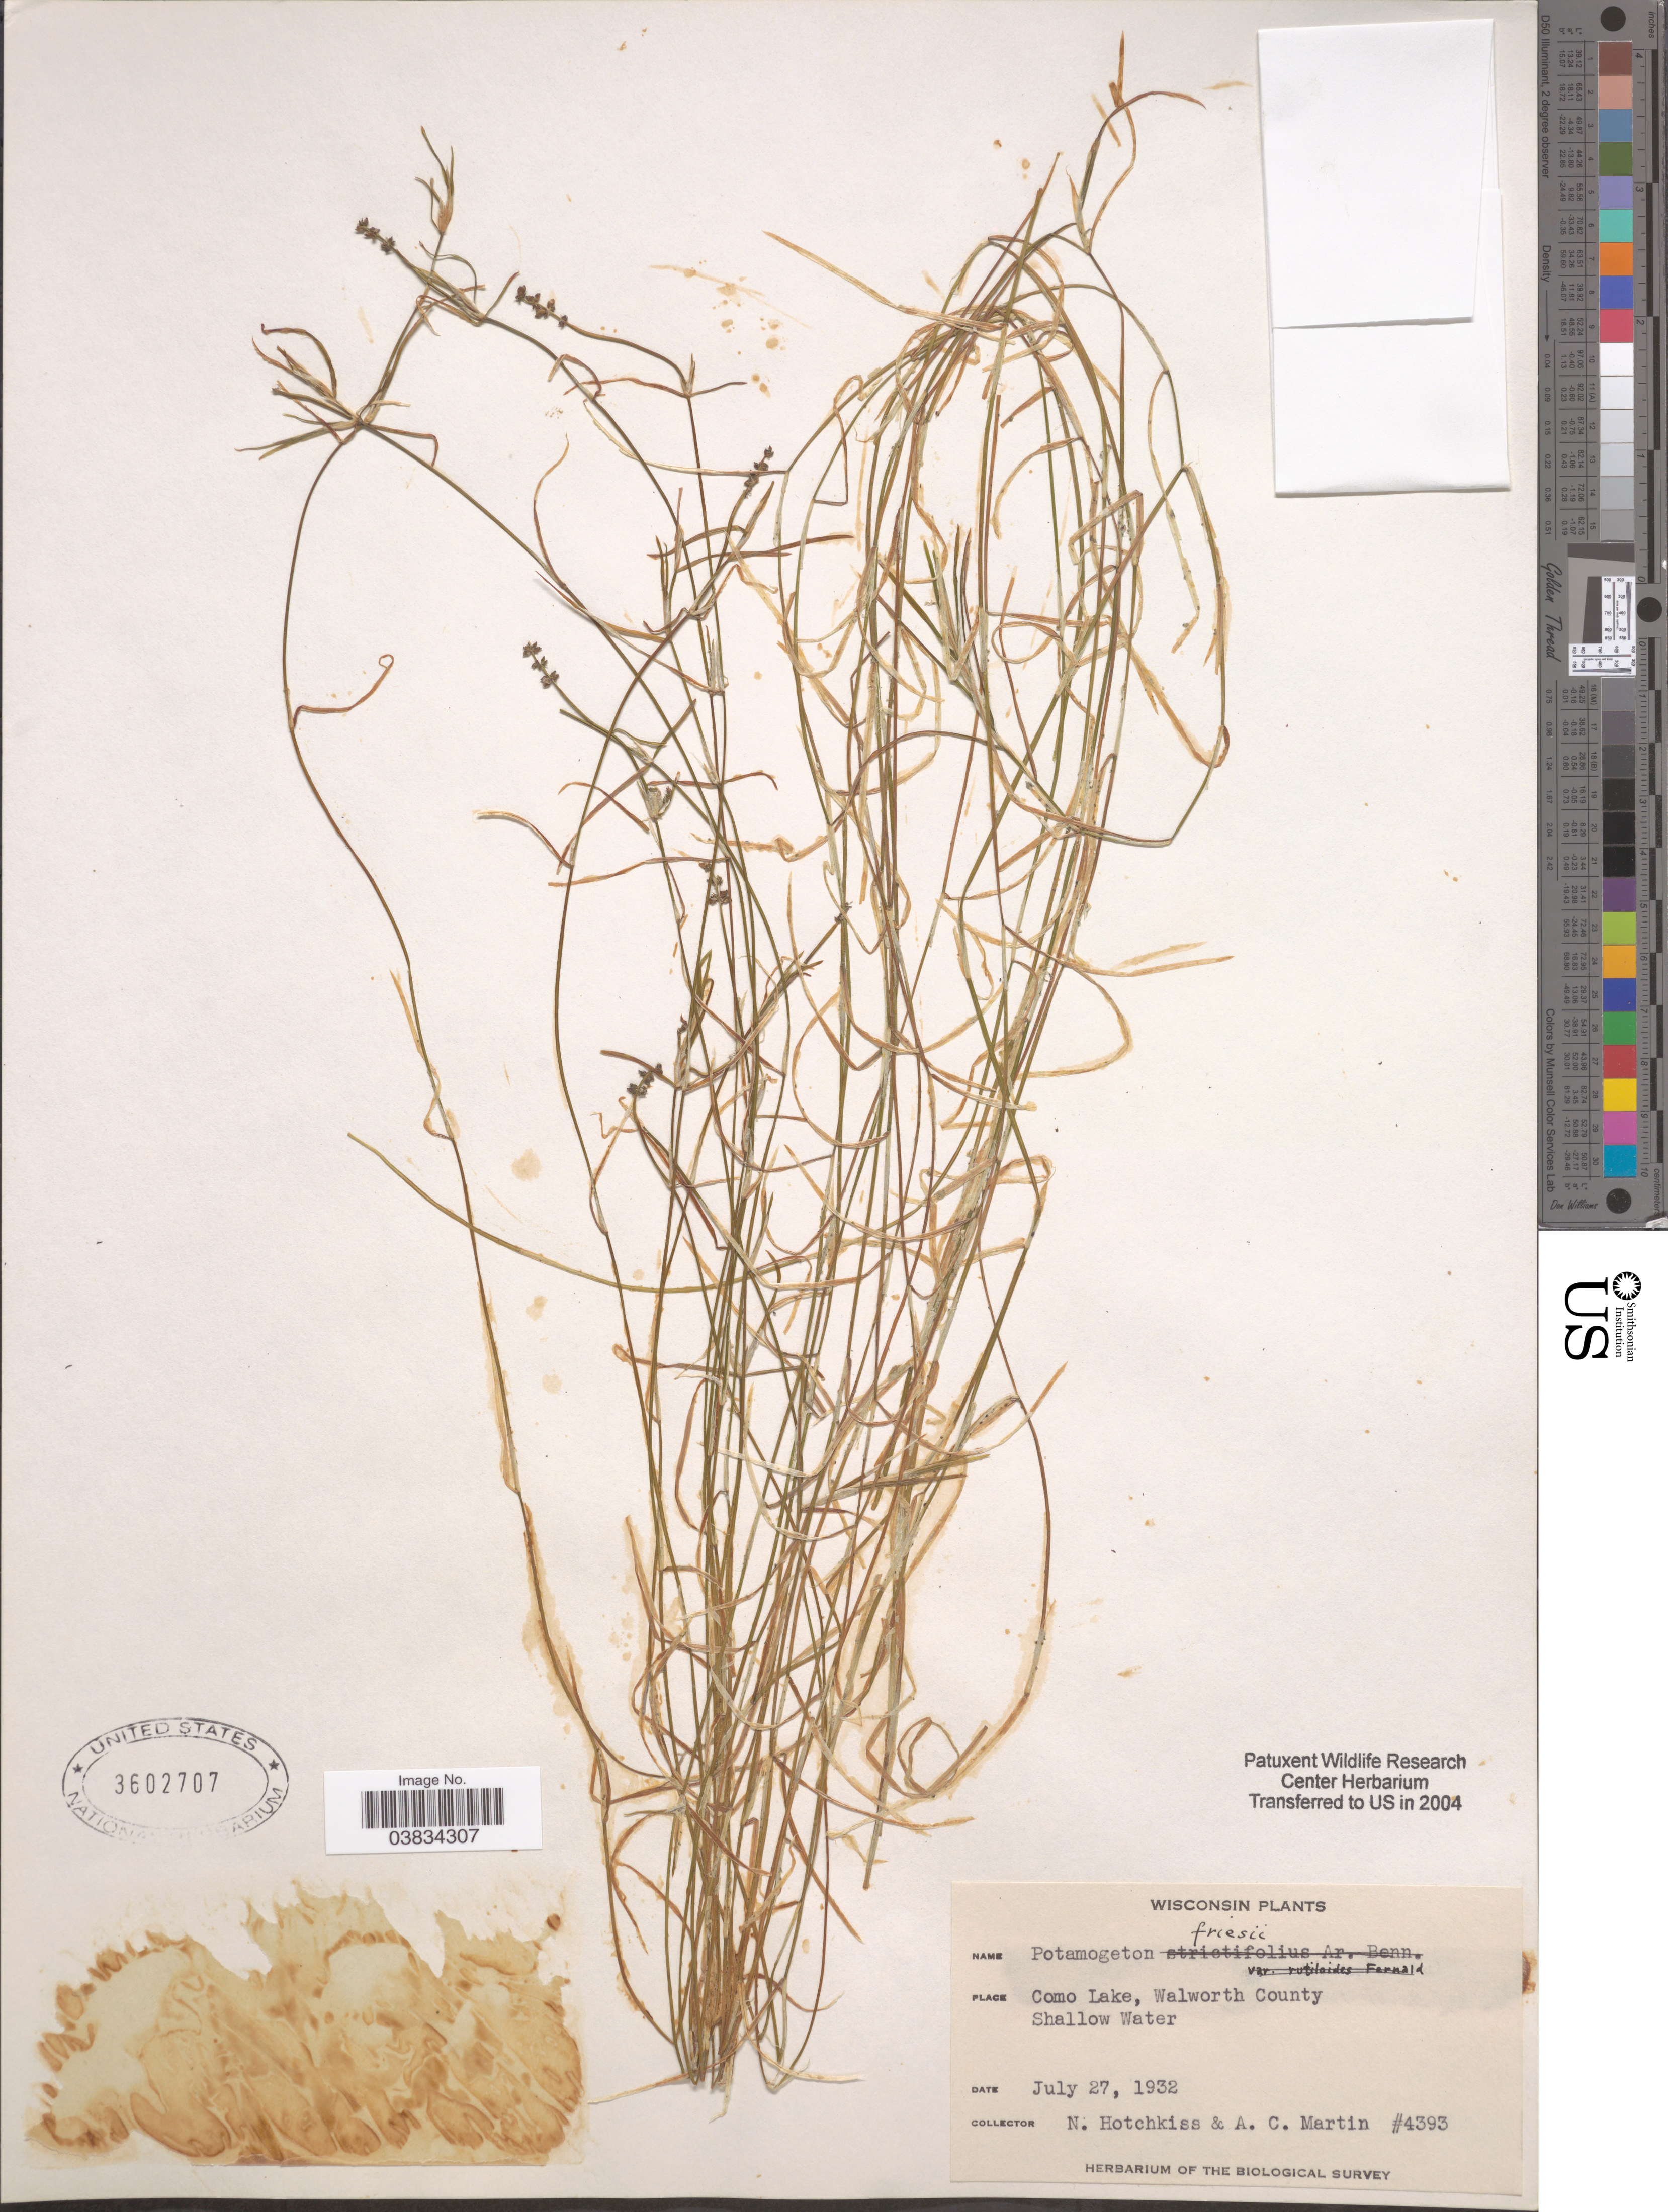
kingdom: Plantae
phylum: Tracheophyta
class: Liliopsida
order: Alismatales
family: Potamogetonaceae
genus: Potamogeton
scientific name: Potamogeton friesii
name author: Rupr.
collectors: N. Hotchkiss & A. C. Martin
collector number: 4393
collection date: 1932-07-27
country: United States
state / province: Wisconsin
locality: Como Lake, Walworth County, Shallow Water.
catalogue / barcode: US 3602707